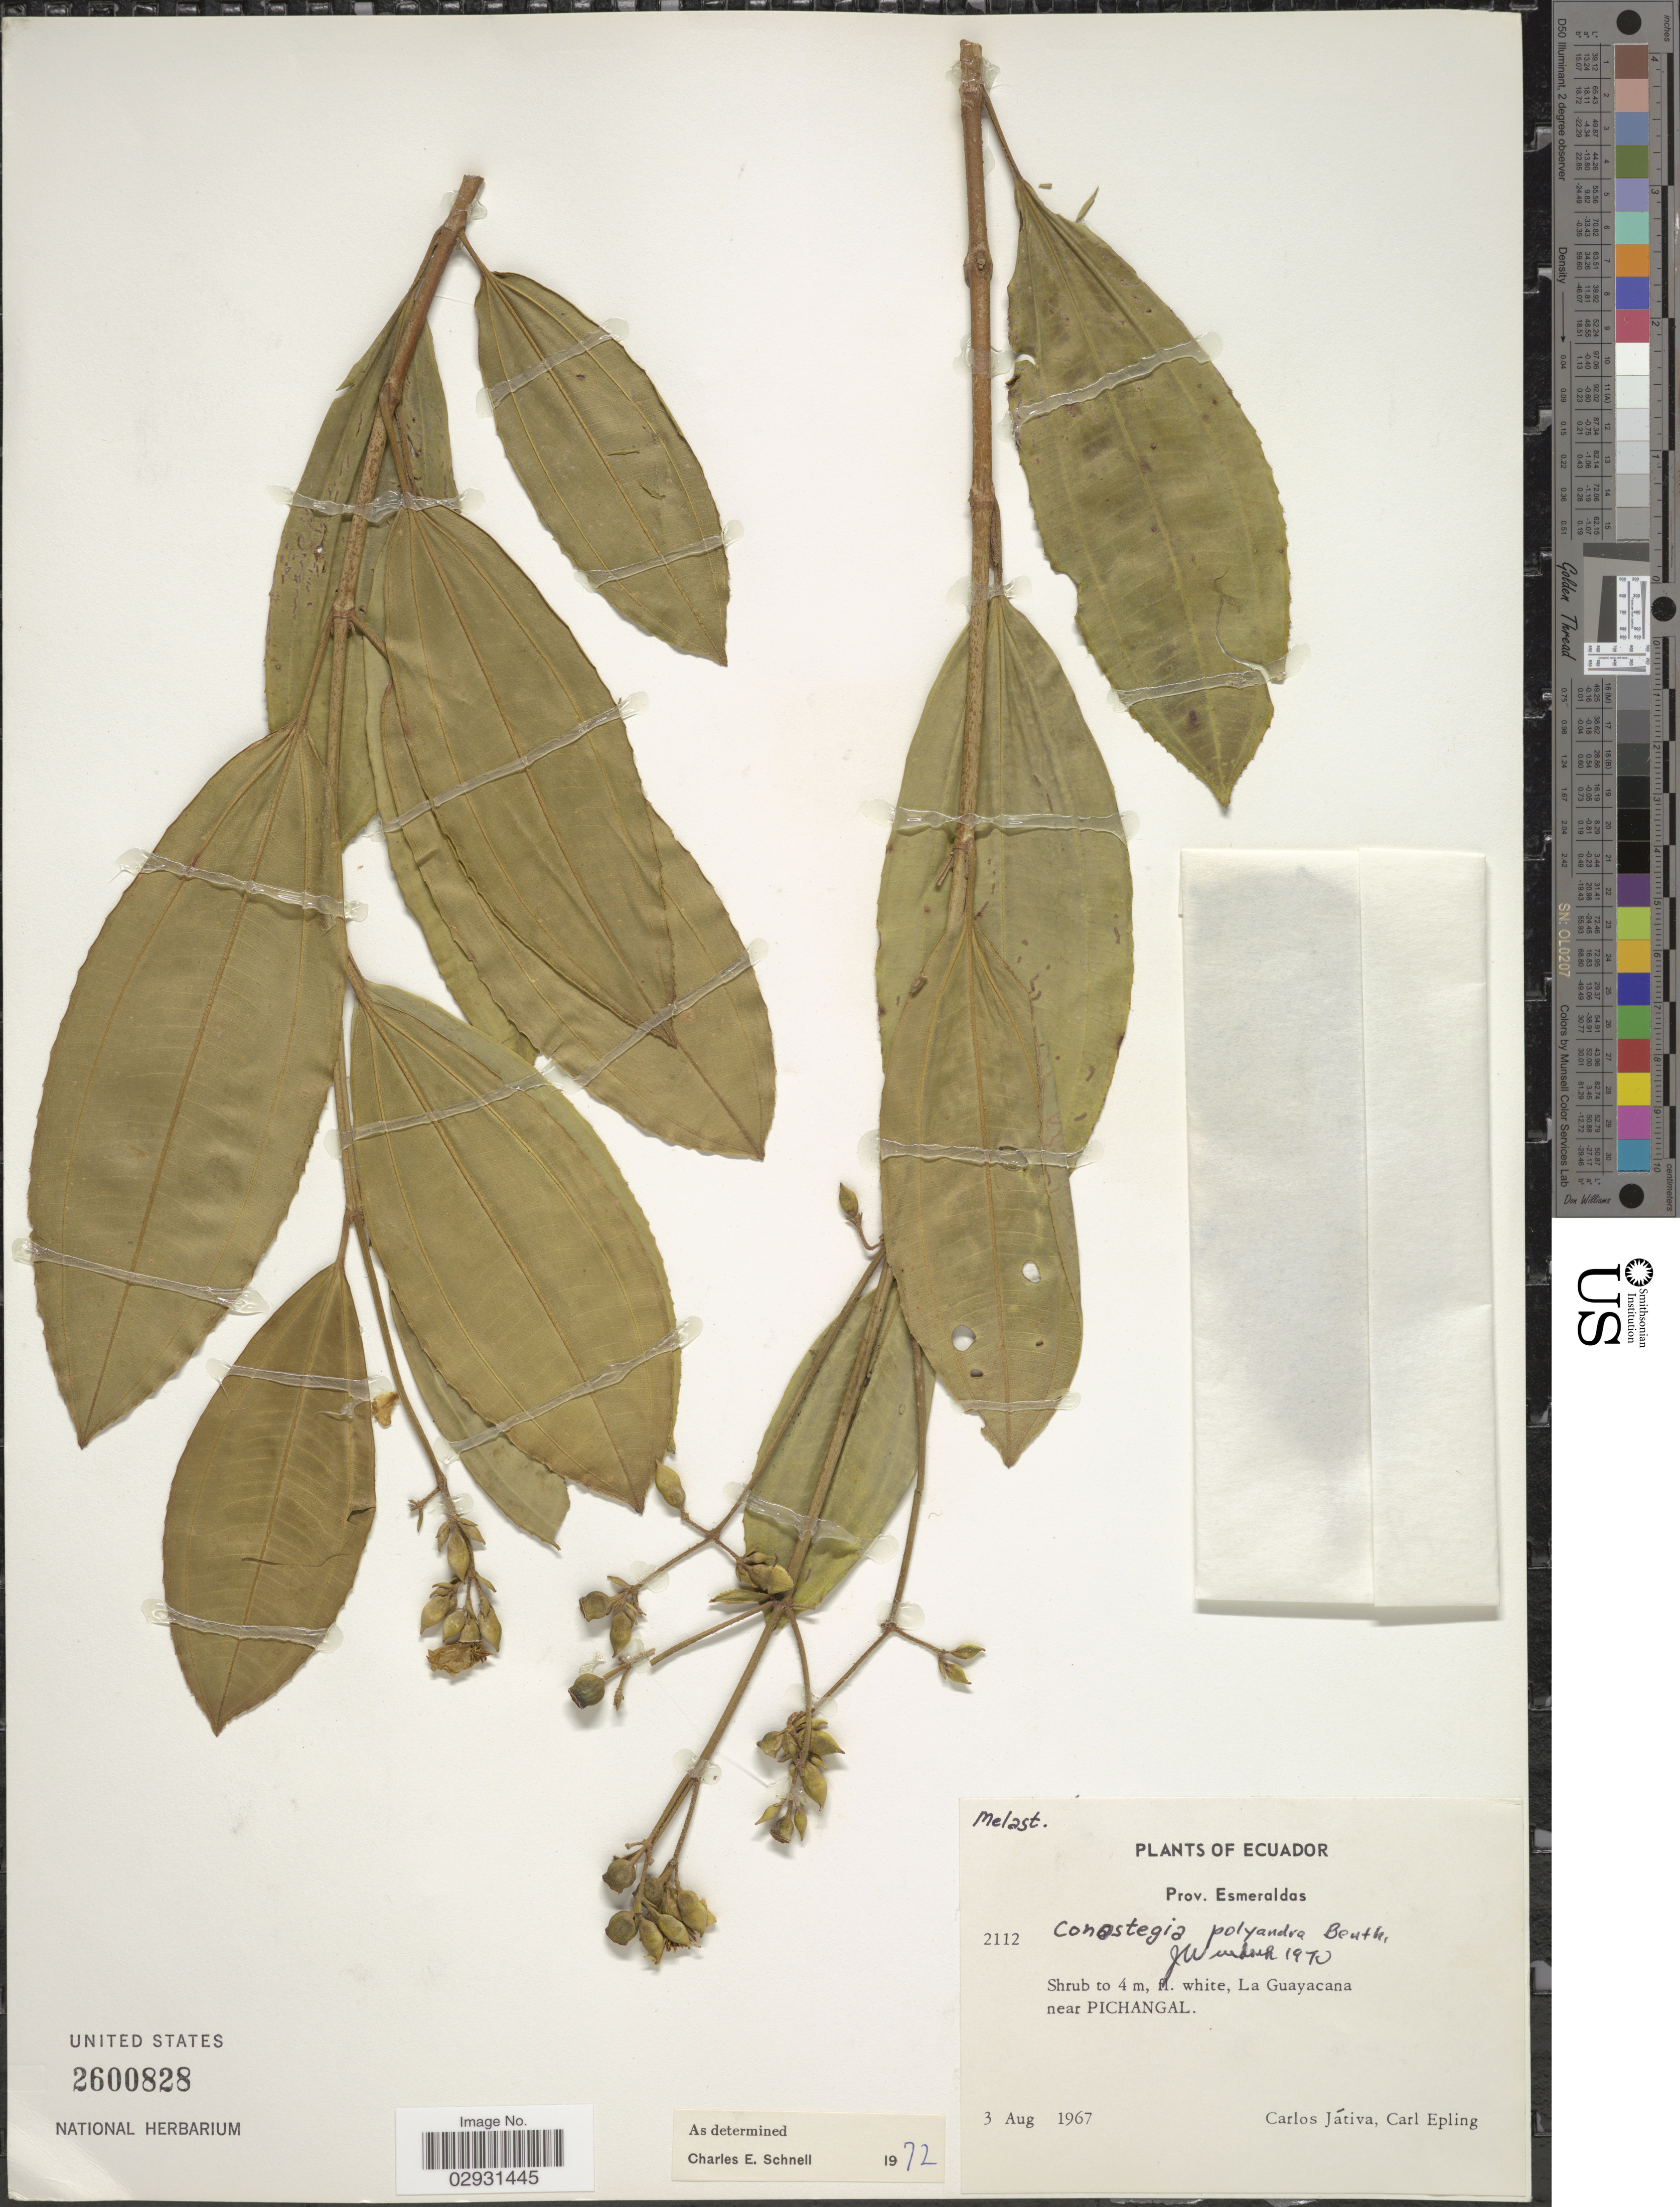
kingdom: Plantae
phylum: Tracheophyta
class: Magnoliopsida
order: Myrtales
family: Melastomataceae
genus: Conostegia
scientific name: Conostegia polyandra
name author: Benth.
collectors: C. D. Játiva & C. C. Epling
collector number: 2112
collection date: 1967-08-03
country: Ecuador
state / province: Esmeraldas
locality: La Guayacana, near Pichangal.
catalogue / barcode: US 2600828